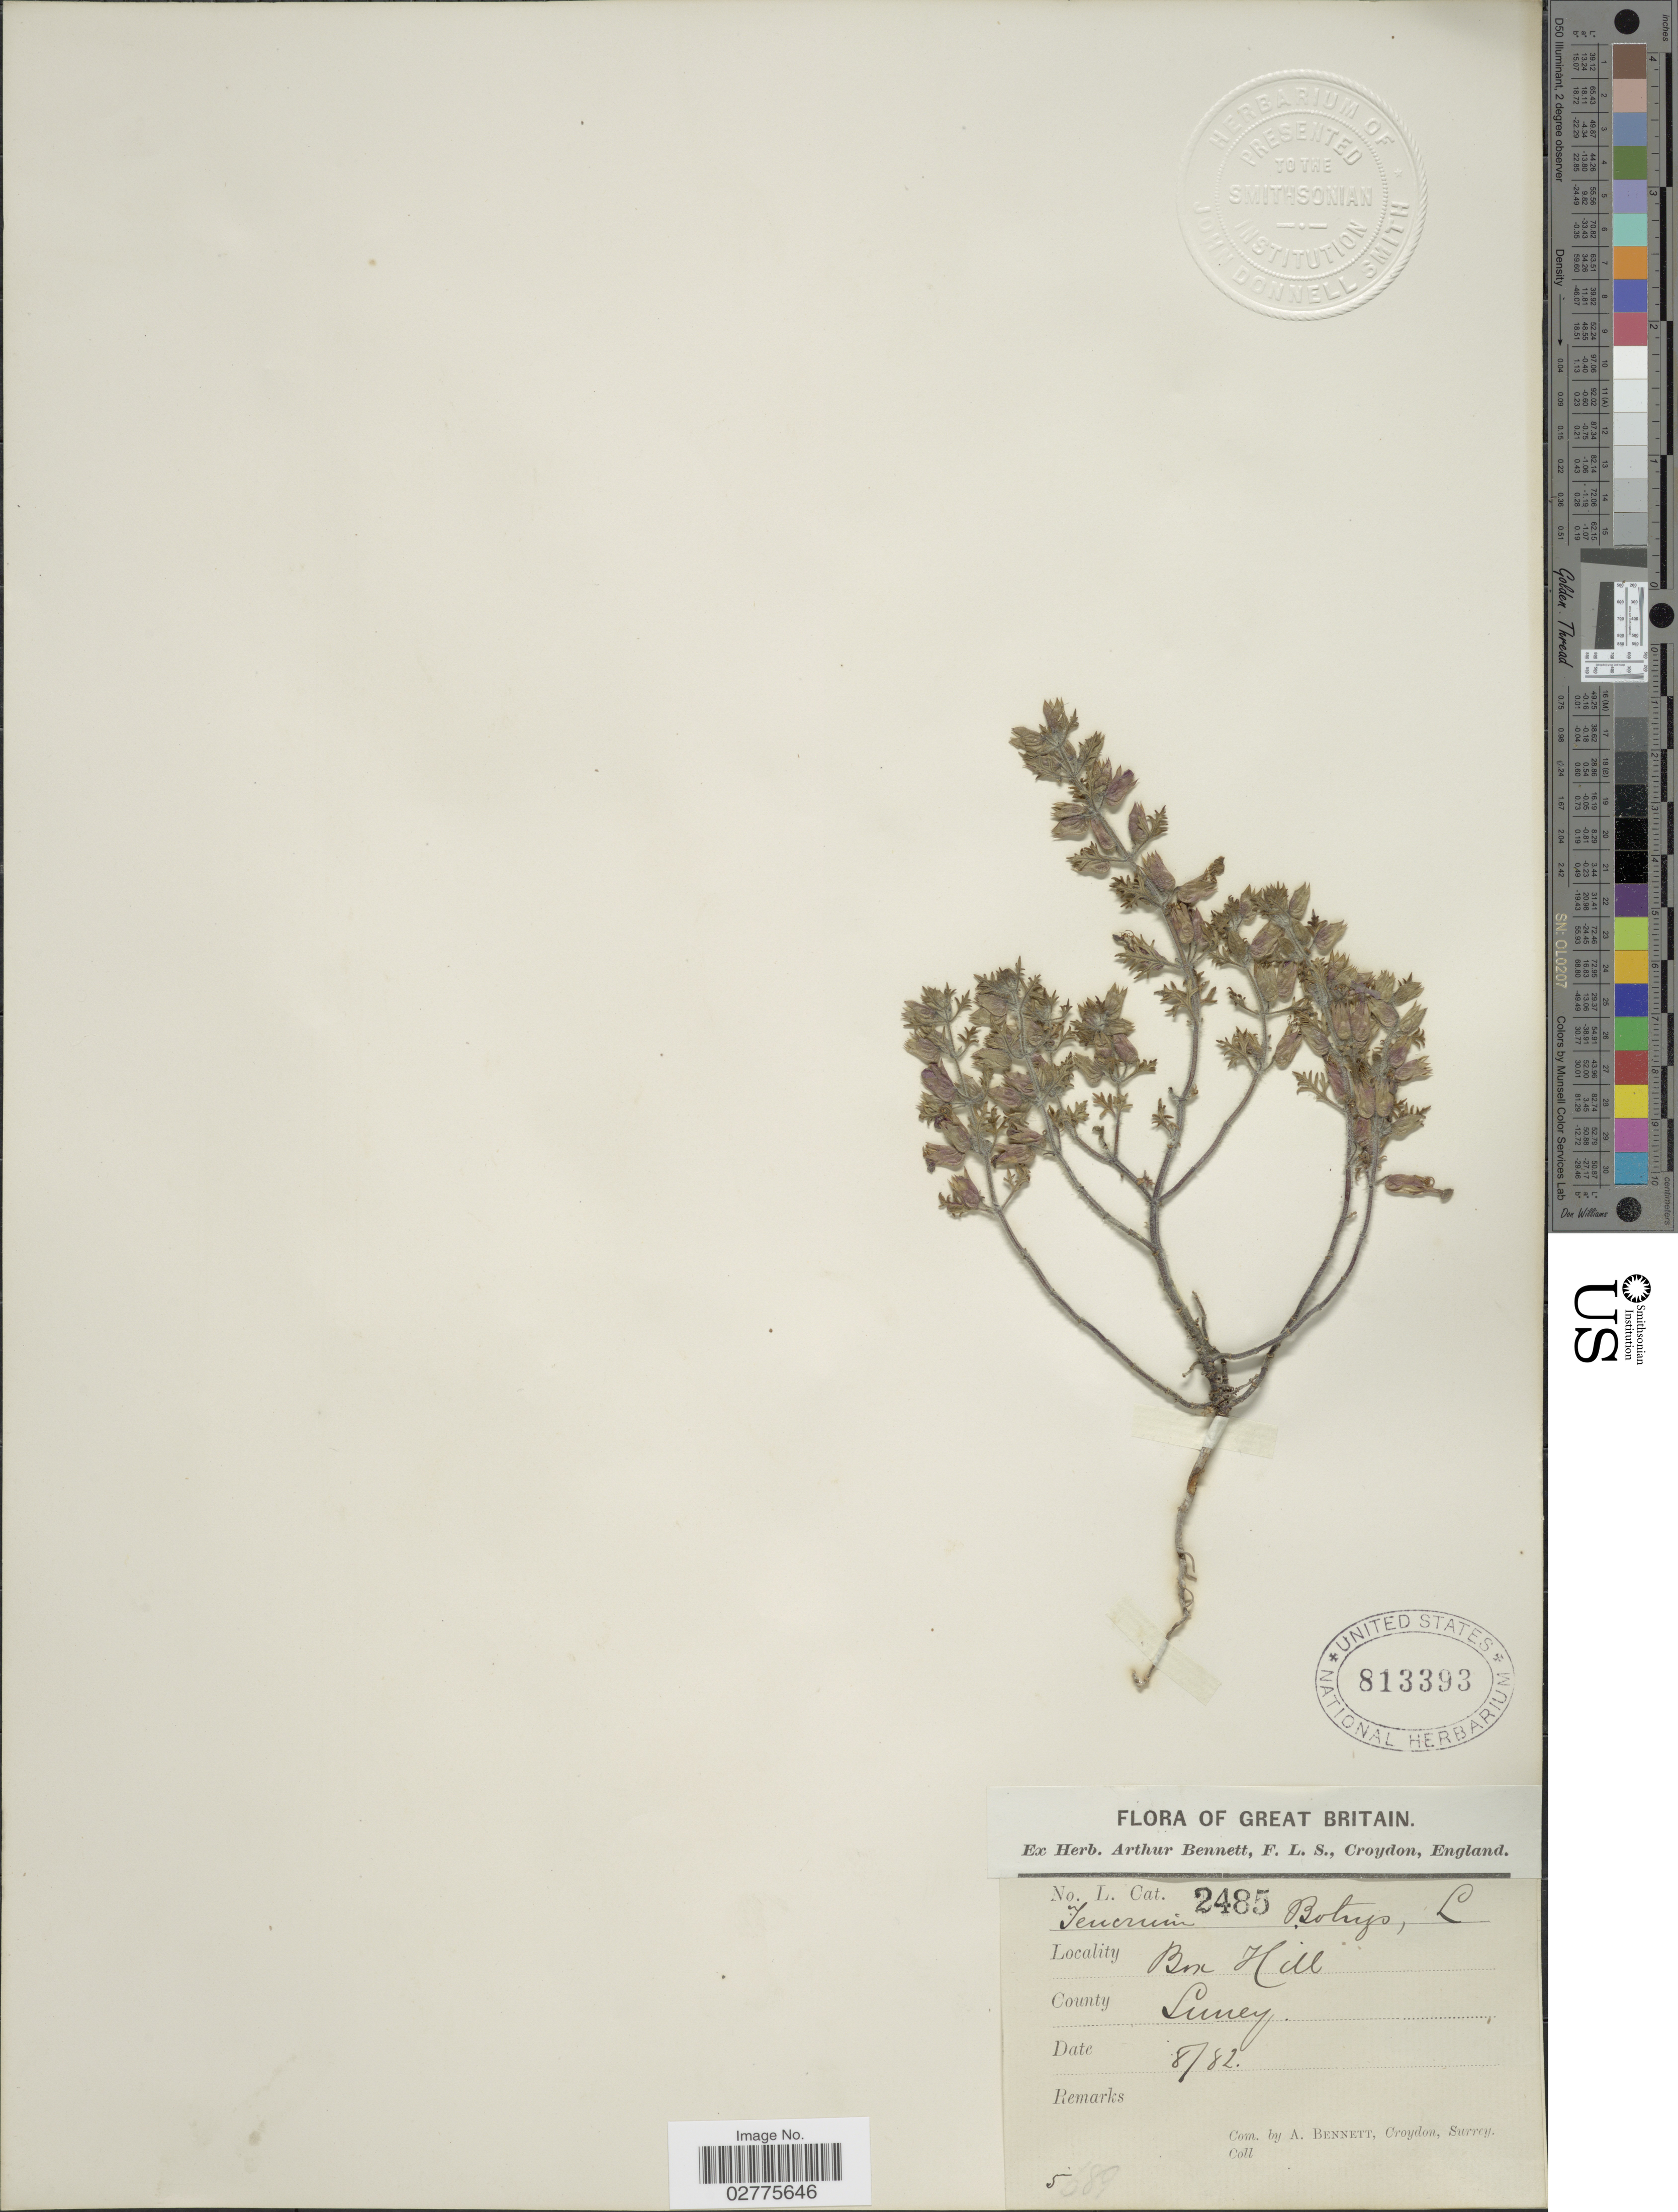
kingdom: Plantae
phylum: Tracheophyta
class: Magnoliopsida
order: Lamiales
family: Lamiaceae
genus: Teucrium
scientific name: Teucrium botrys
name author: L.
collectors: ex herb. Arthur Bennett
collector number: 2485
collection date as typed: Transcribed d/m/y: /8/82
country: United Kingdom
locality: Great Britain, Box Hill, County Surrey.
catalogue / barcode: US 813393